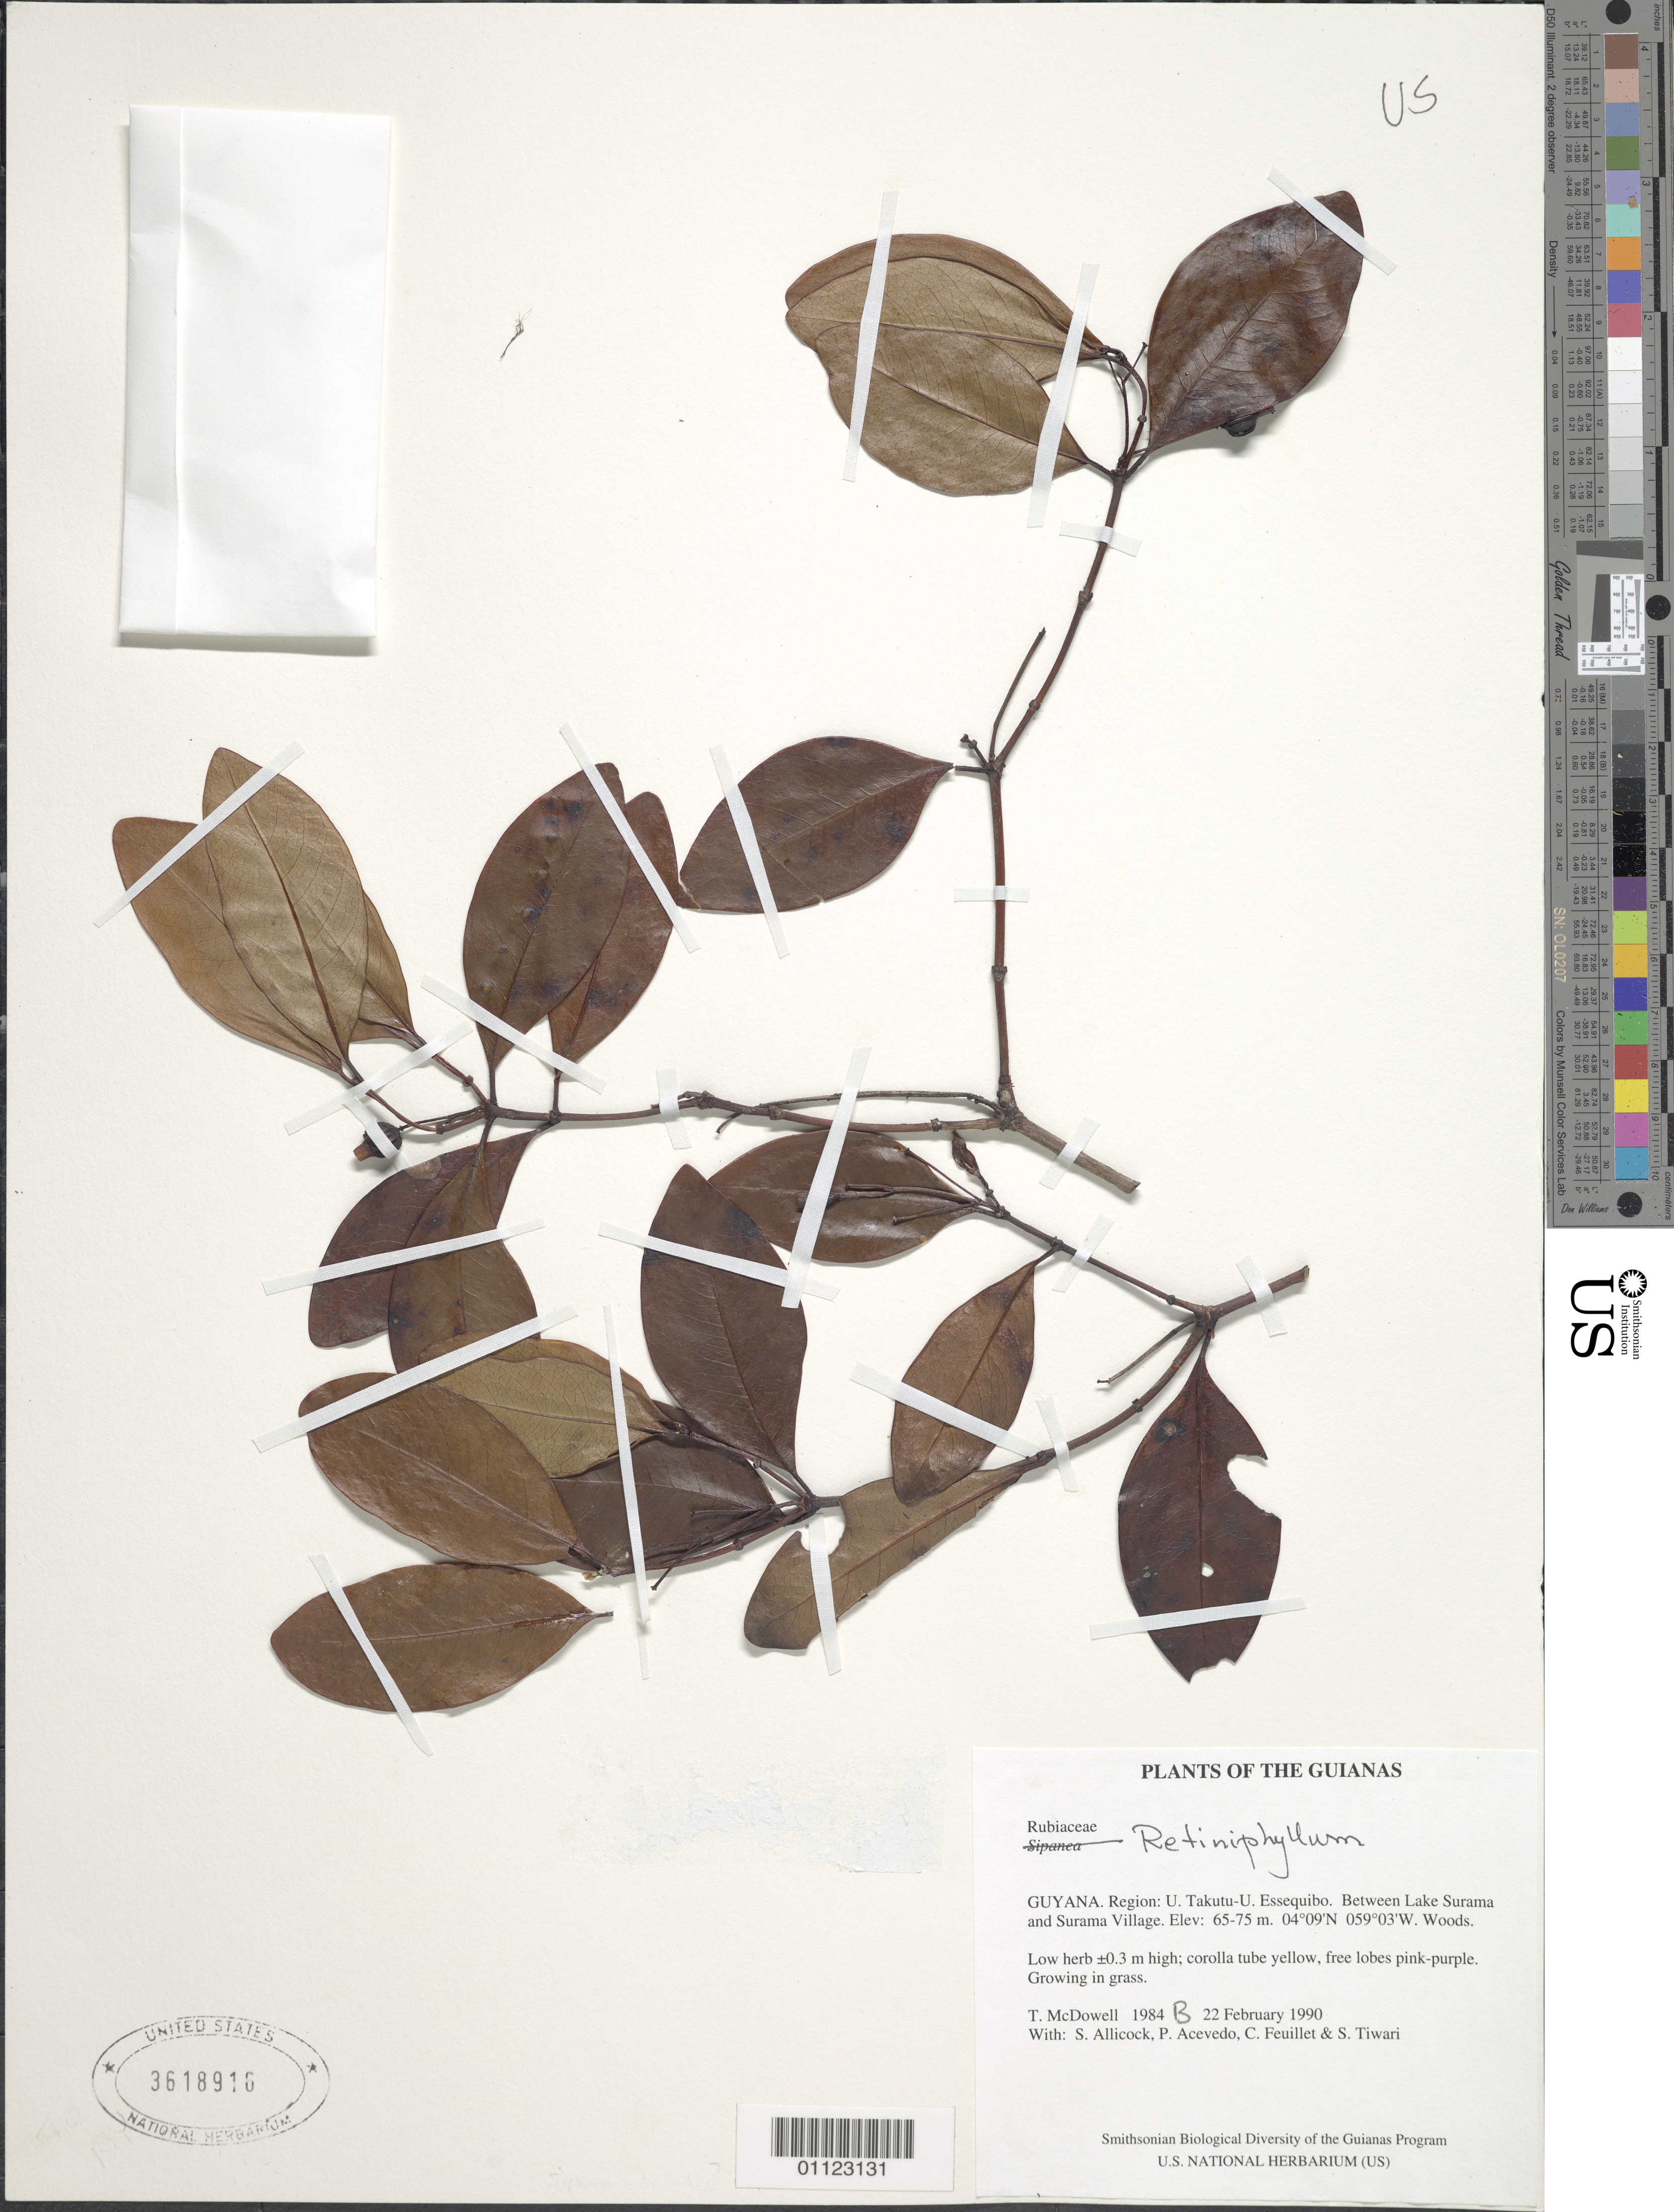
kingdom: Plantae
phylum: Tracheophyta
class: Magnoliopsida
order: Gentianales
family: Rubiaceae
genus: Retiniphyllum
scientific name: Retiniphyllum sp.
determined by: Allen, W. C., (UNITED STATES)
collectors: T. McDowell, S. Allicock, P. Acevedo-Rodr., C. Feuillet & S. Tiwari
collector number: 1984 B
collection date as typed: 22 February 1990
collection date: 1990-02-22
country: Guyana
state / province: U. Takutu-U. Essequibo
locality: Between Lake Surama and Surama Village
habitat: Woods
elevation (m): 65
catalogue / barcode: US 3618916